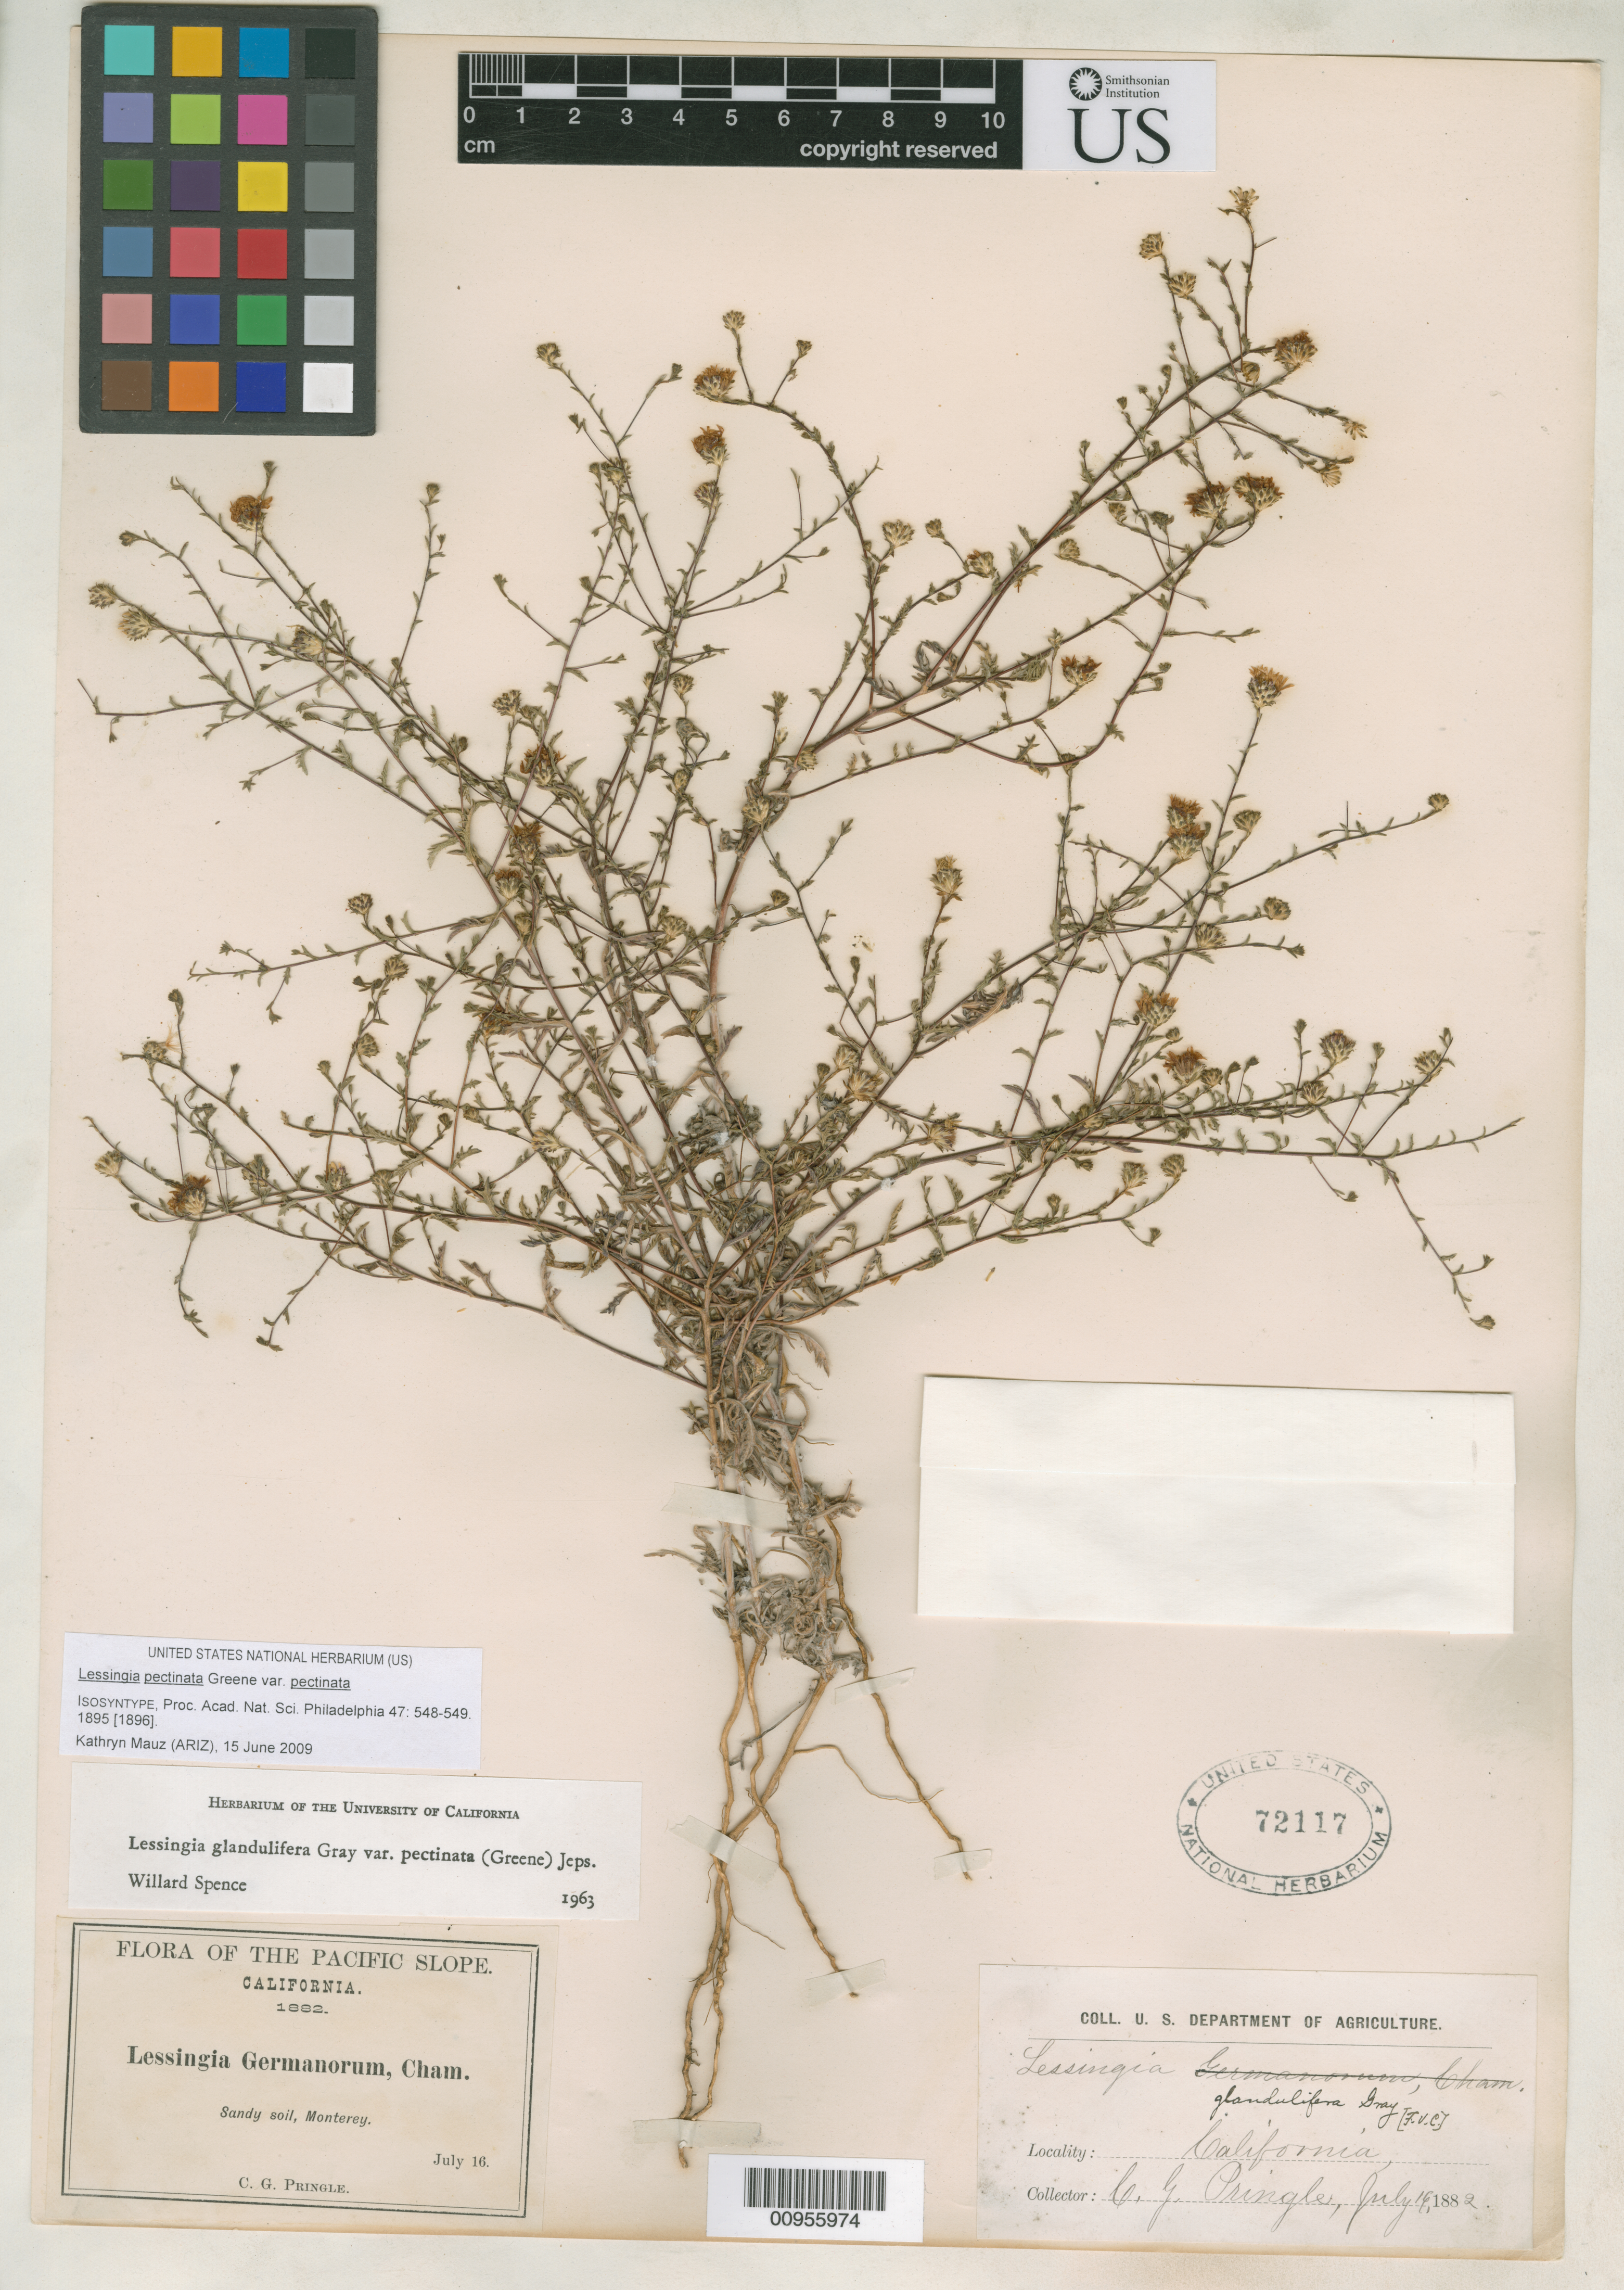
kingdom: Plantae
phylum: Tracheophyta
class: Magnoliopsida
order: Asterales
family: Asteraceae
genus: Lessingia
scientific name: Lessingia pectinata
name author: Greene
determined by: Mauz, Kathryn, (ARIZ)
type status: Isosyntype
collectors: C. G. Pringle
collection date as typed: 16 Jul 1882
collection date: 1882-07-16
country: United States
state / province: California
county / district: Monterey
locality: Sandy soil, Monterey.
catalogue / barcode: US 72117